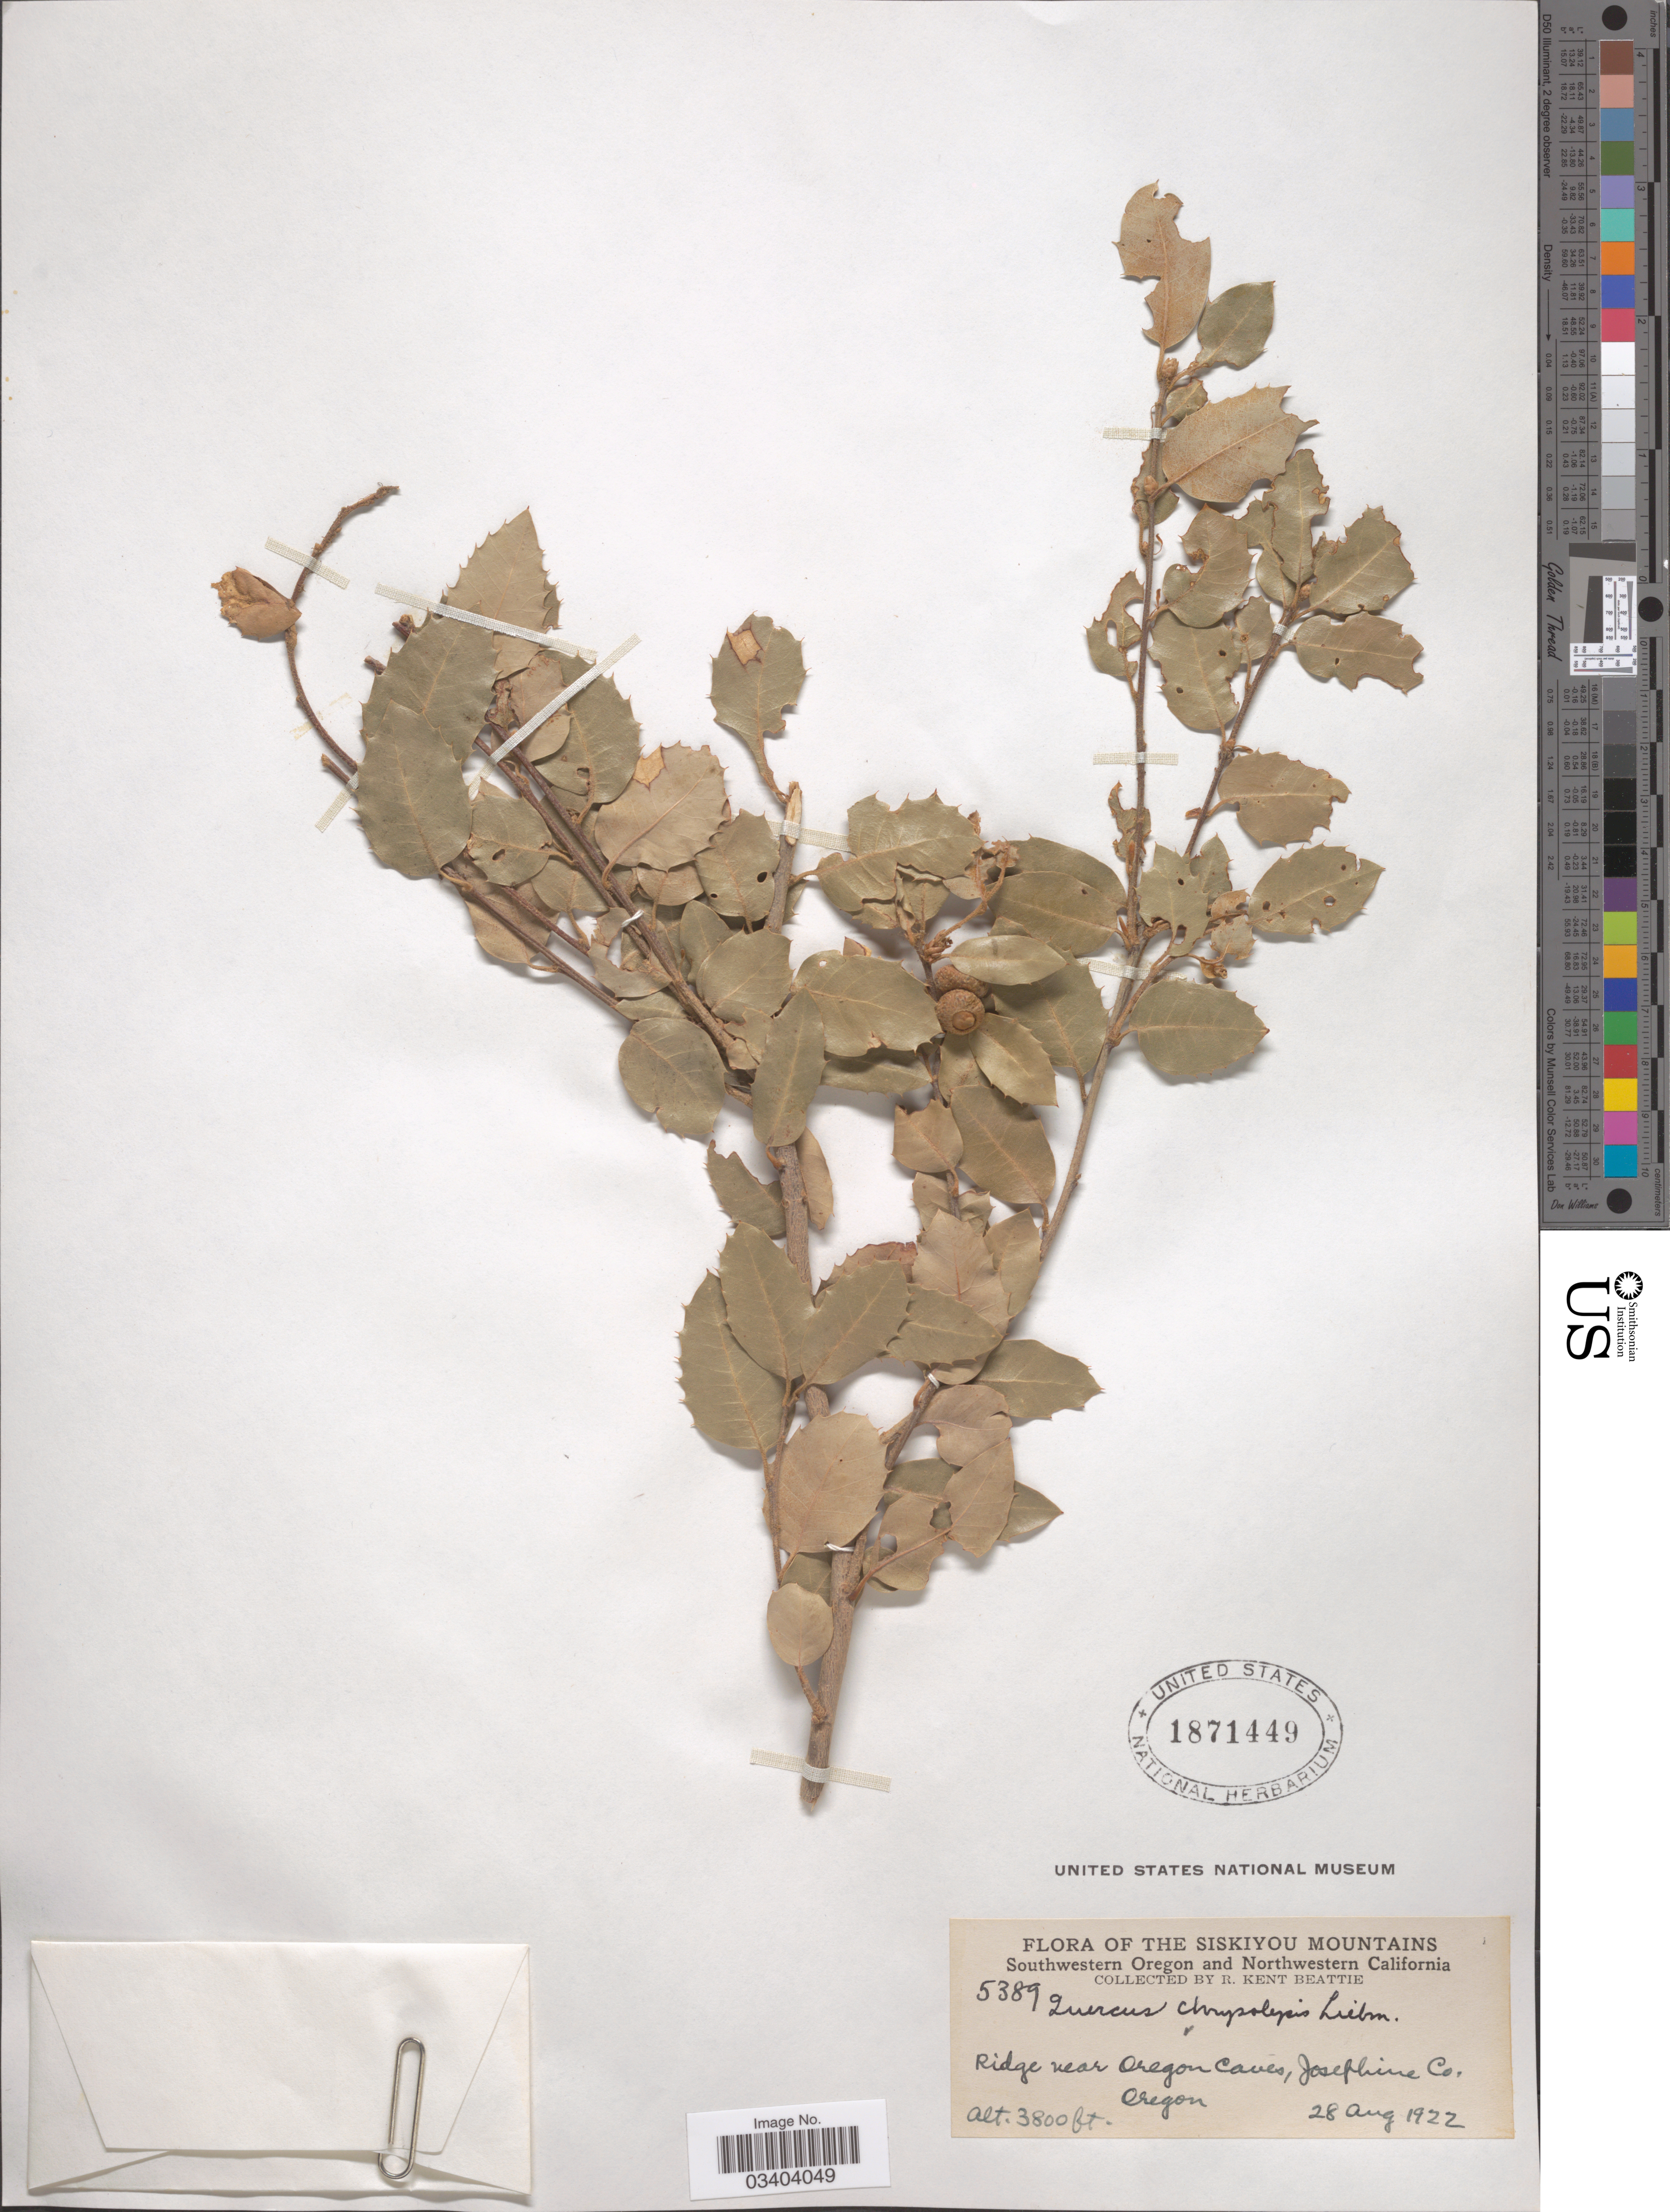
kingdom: Plantae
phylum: Tracheophyta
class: Magnoliopsida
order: Fagales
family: Fagaceae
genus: Quercus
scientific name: Quercus chrysolepis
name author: Liebm.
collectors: R. K. Beattie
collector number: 5389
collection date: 1922-08-28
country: United States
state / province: Oregon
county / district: Josephine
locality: The Siskiyou Mountains. Southwestern Oregon. Ridge near Oregon Caves, Josephine Co.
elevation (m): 1158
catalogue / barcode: US 1871449